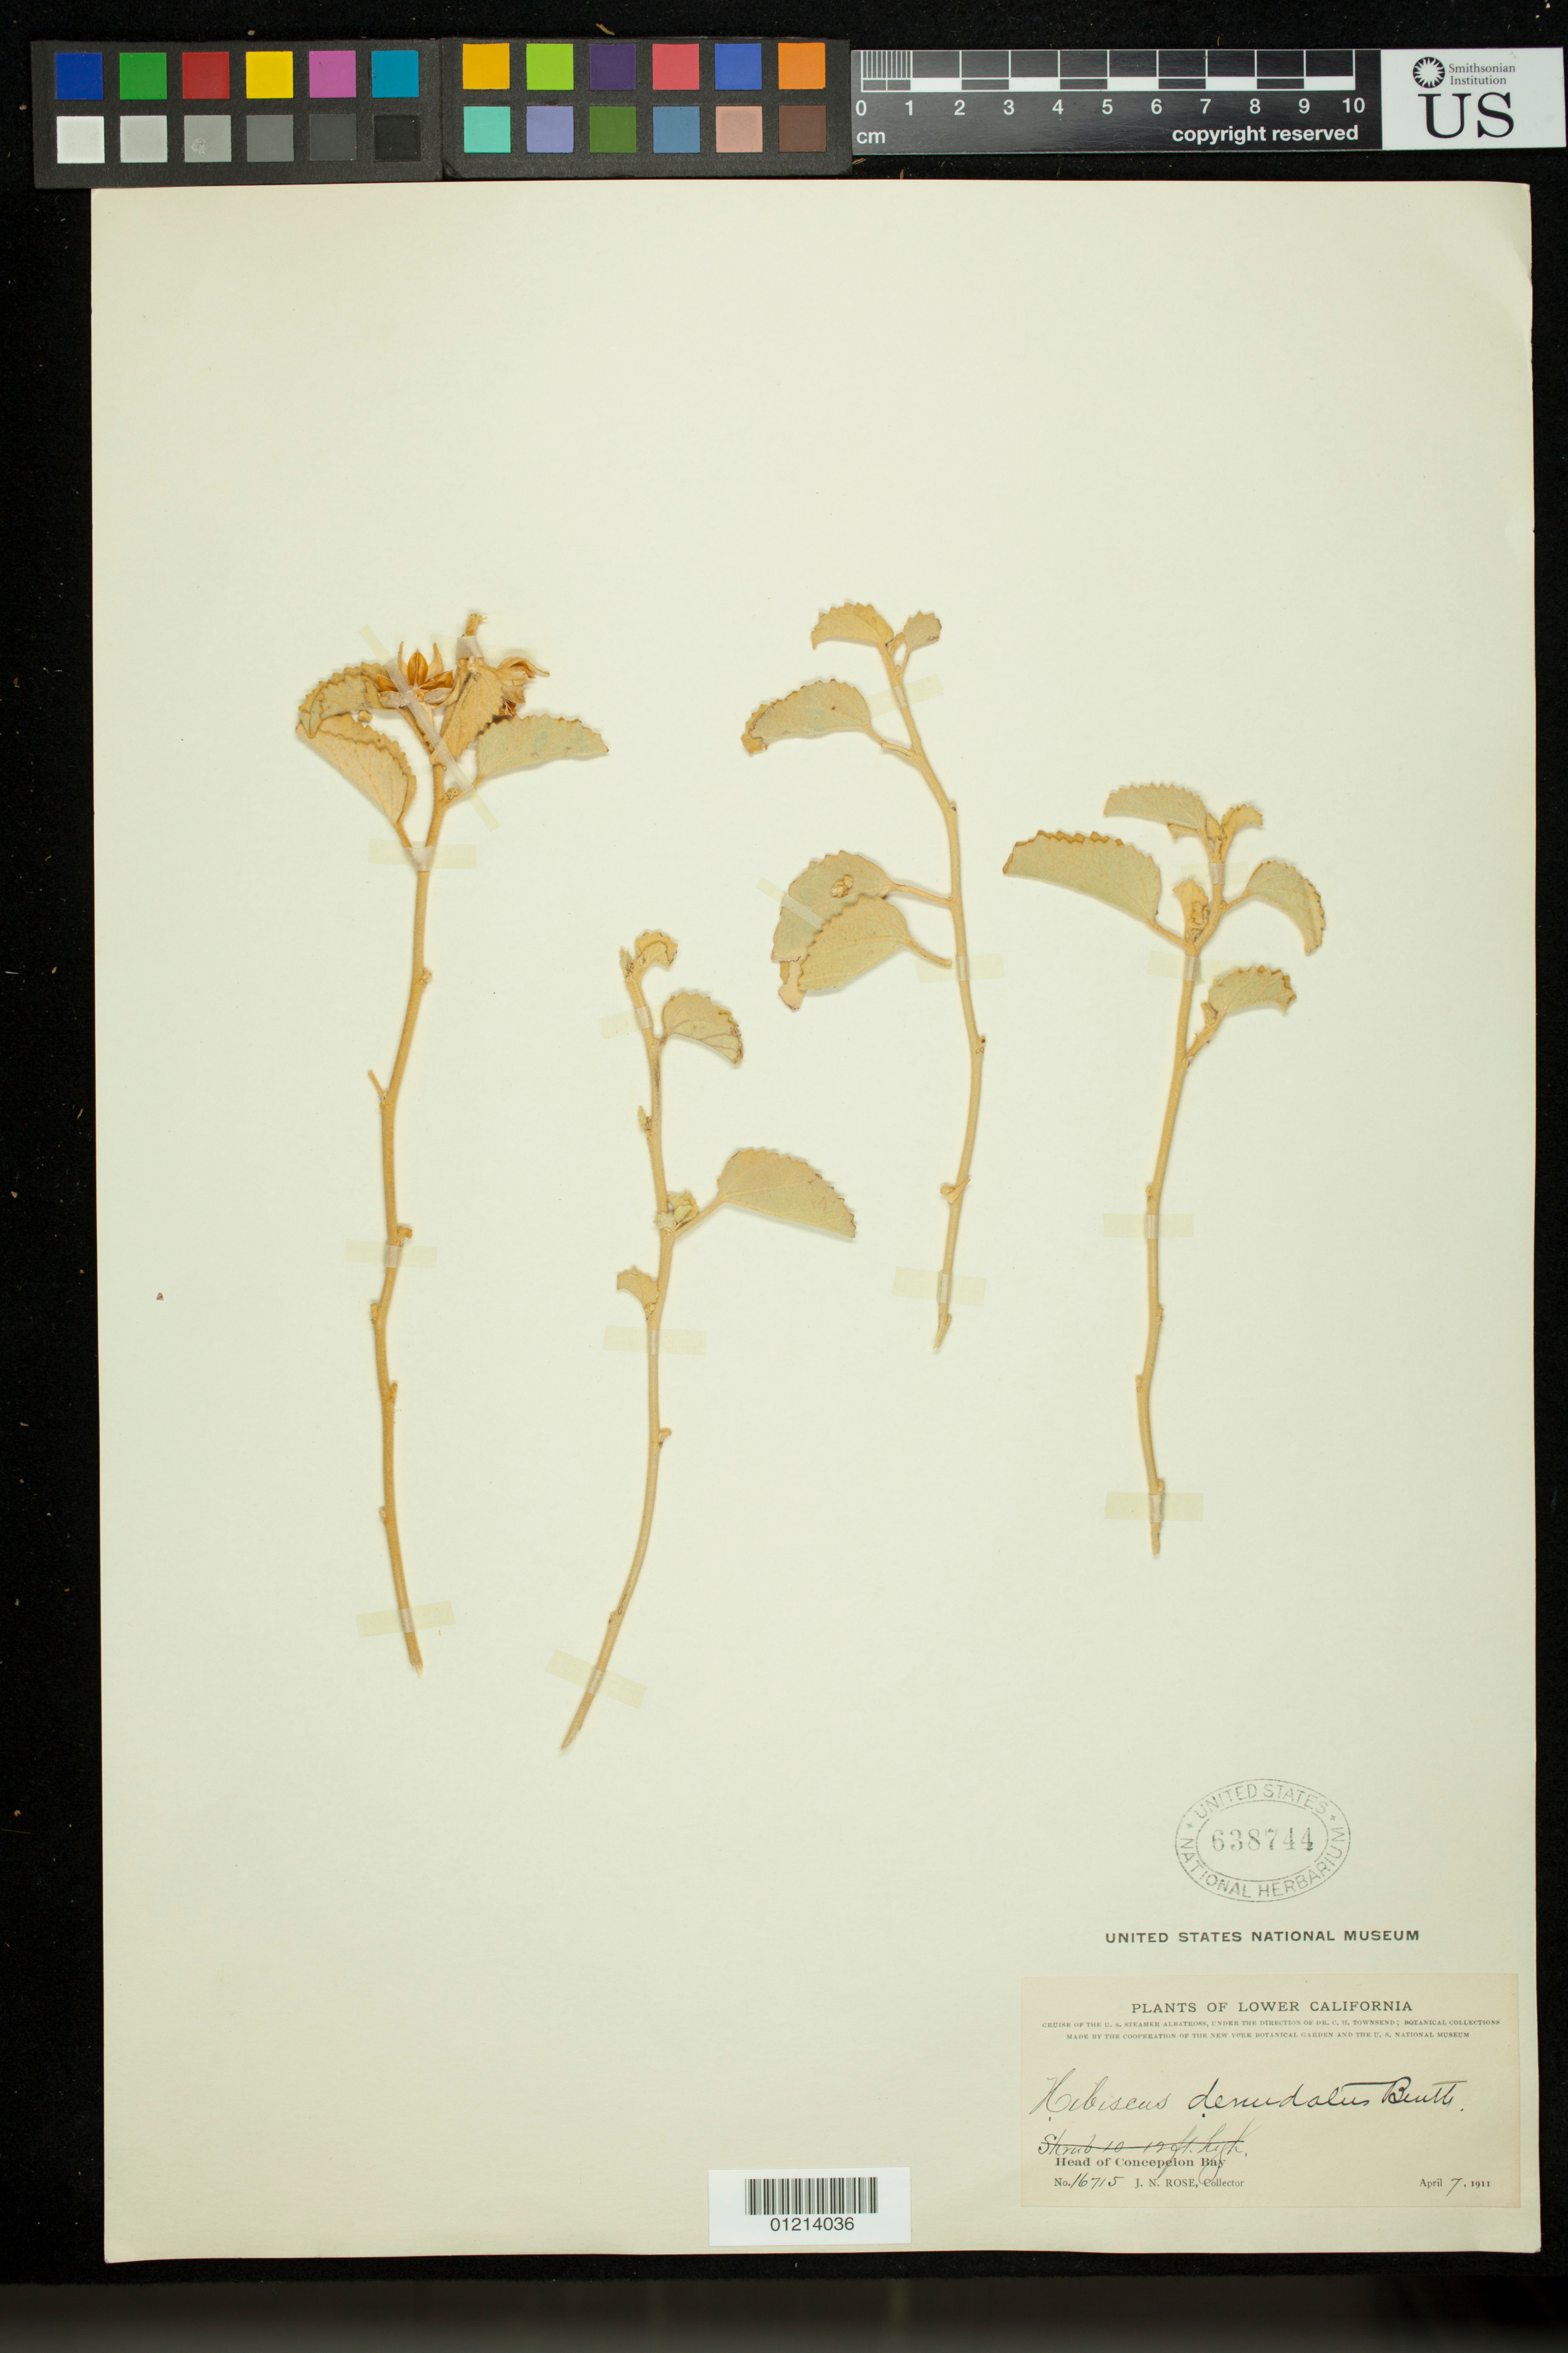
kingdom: Plantae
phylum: Tracheophyta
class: Magnoliopsida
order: Malvales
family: Malvaceae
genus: Hibiscus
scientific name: Hibiscus denudatus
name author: Benth.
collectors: J. N. Rose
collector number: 16715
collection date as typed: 04 Jul 1911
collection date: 1911-07-04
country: Mexico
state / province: Baja California Sur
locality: Lower California: Head of Concepcion Bay.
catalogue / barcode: US 638744